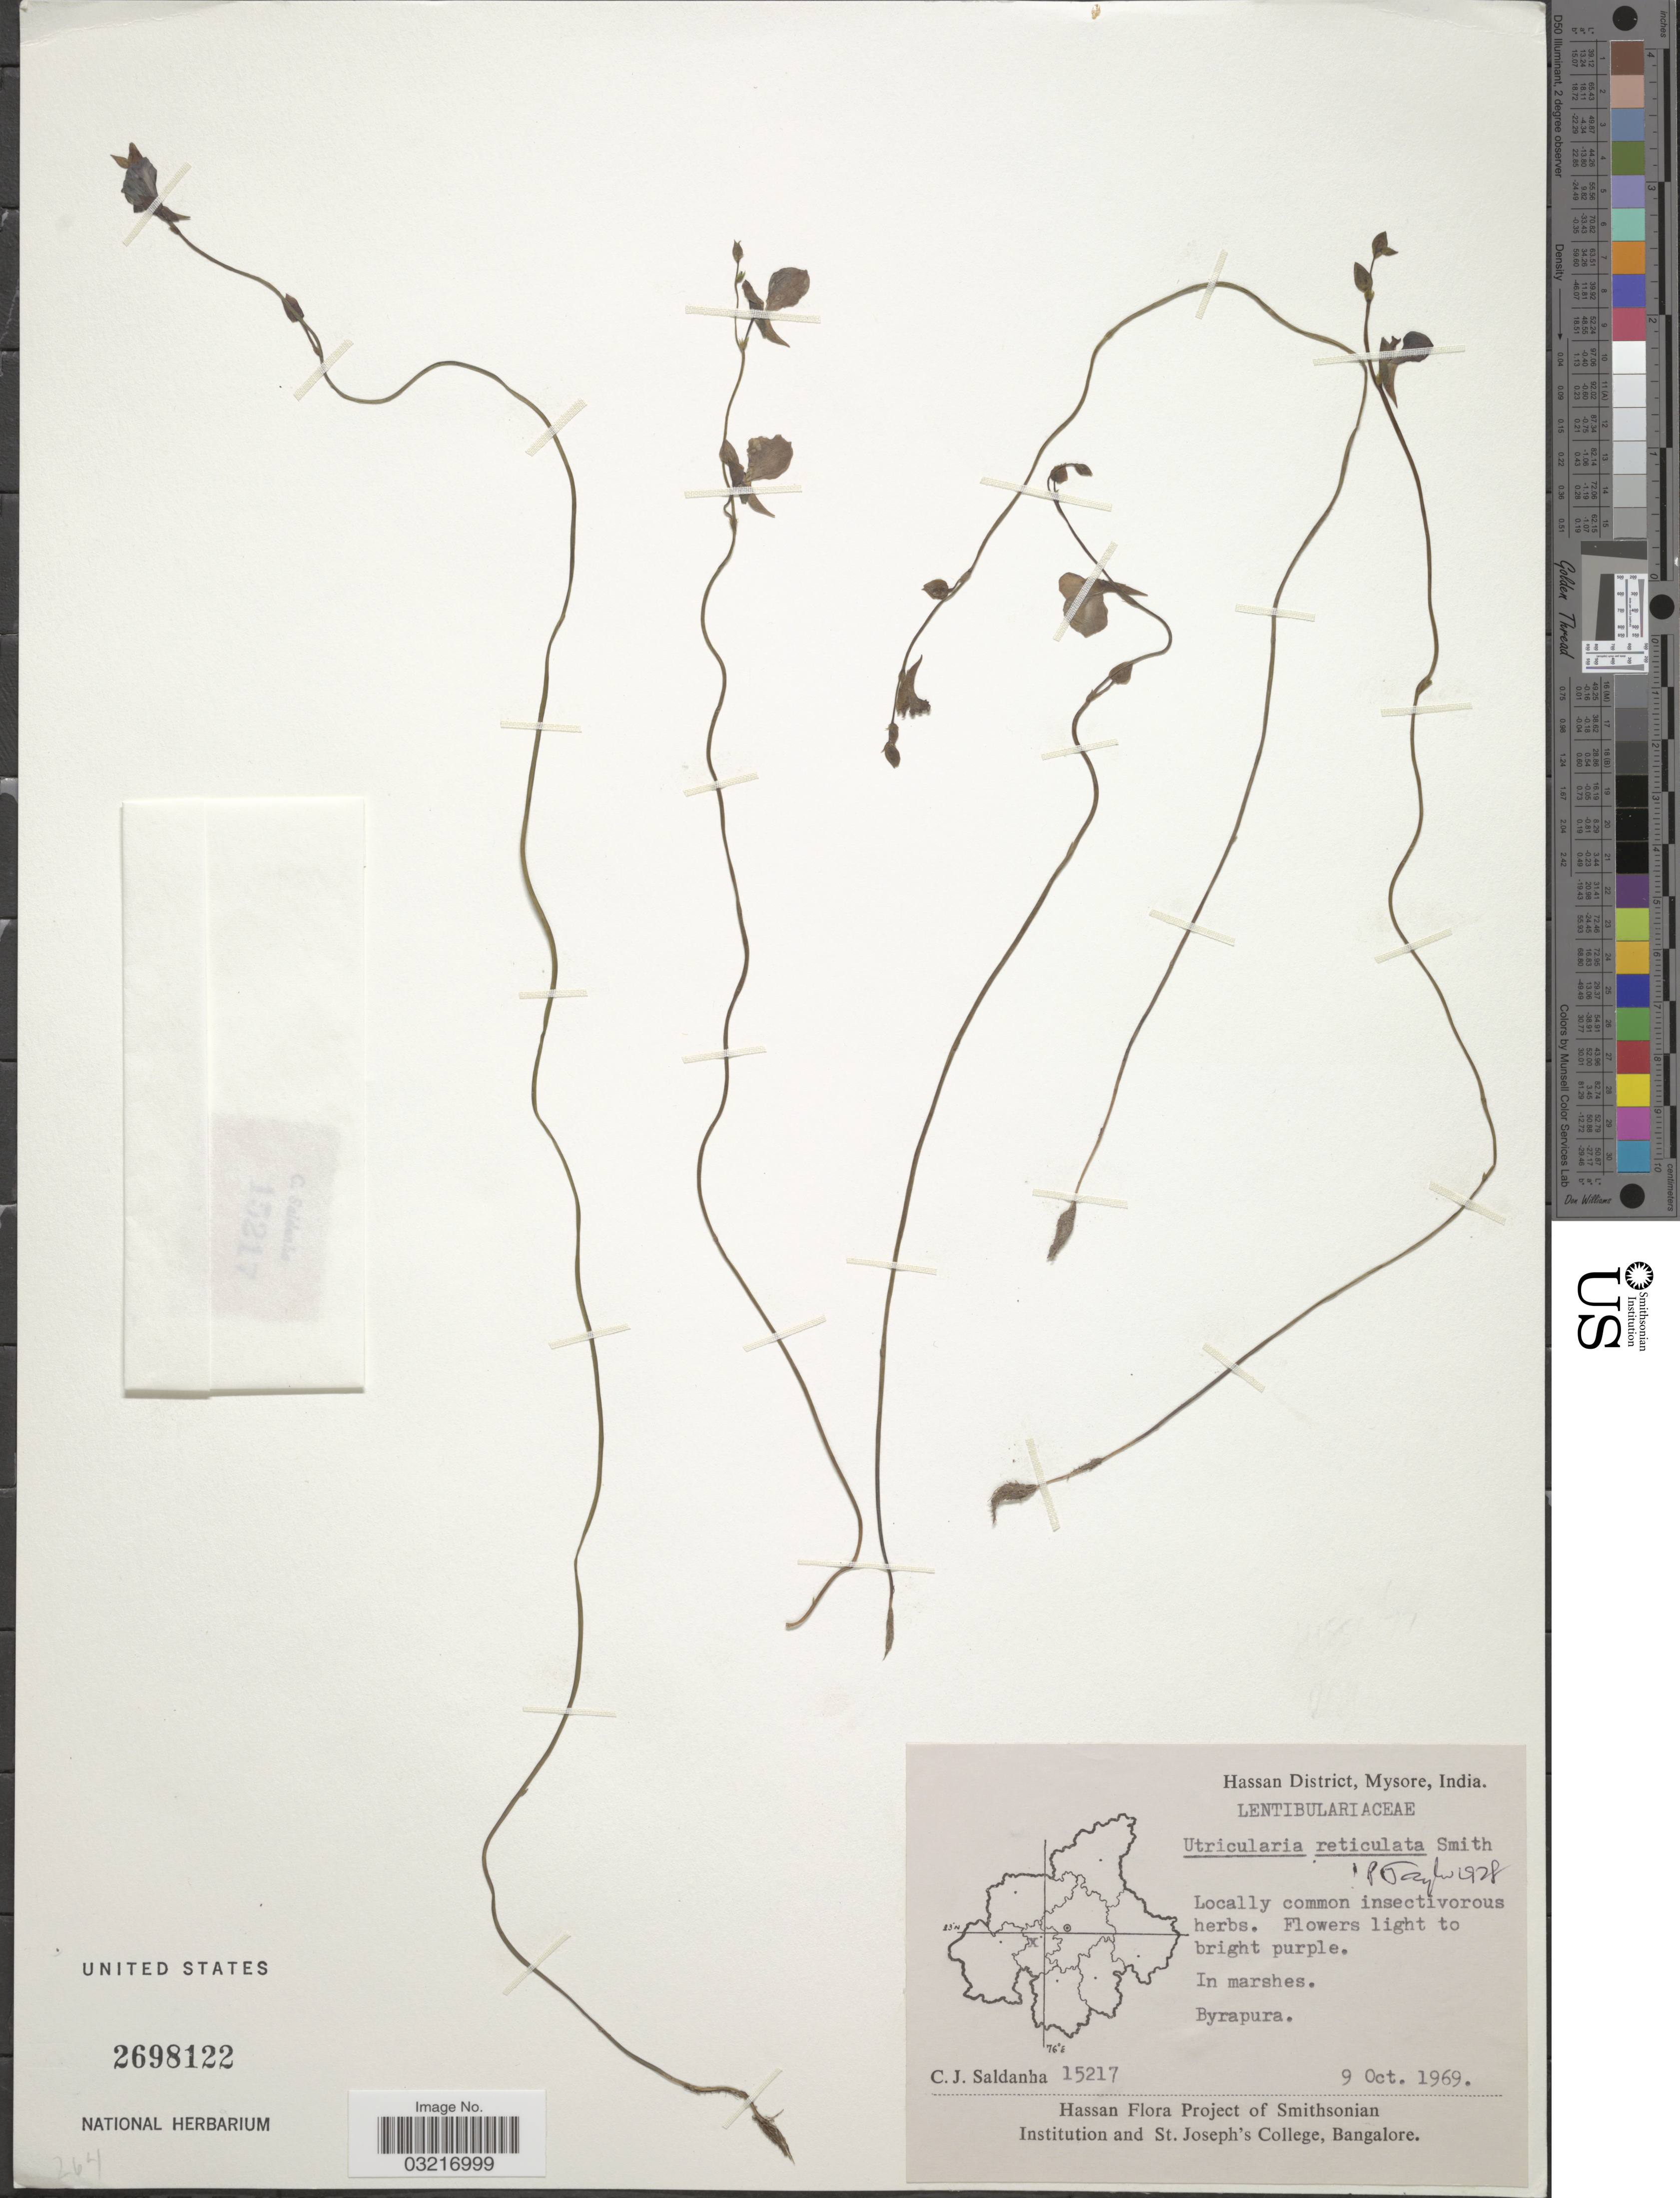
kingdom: Plantae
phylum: Tracheophyta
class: Magnoliopsida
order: Lamiales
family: Lentibulariaceae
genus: Utricularia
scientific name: Utricularia reticulata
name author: Sm.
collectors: C. J. Saldanha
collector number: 15217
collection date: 1969-10-09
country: India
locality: Hassan District, Mysore, Byrapura.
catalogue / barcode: US 2698122